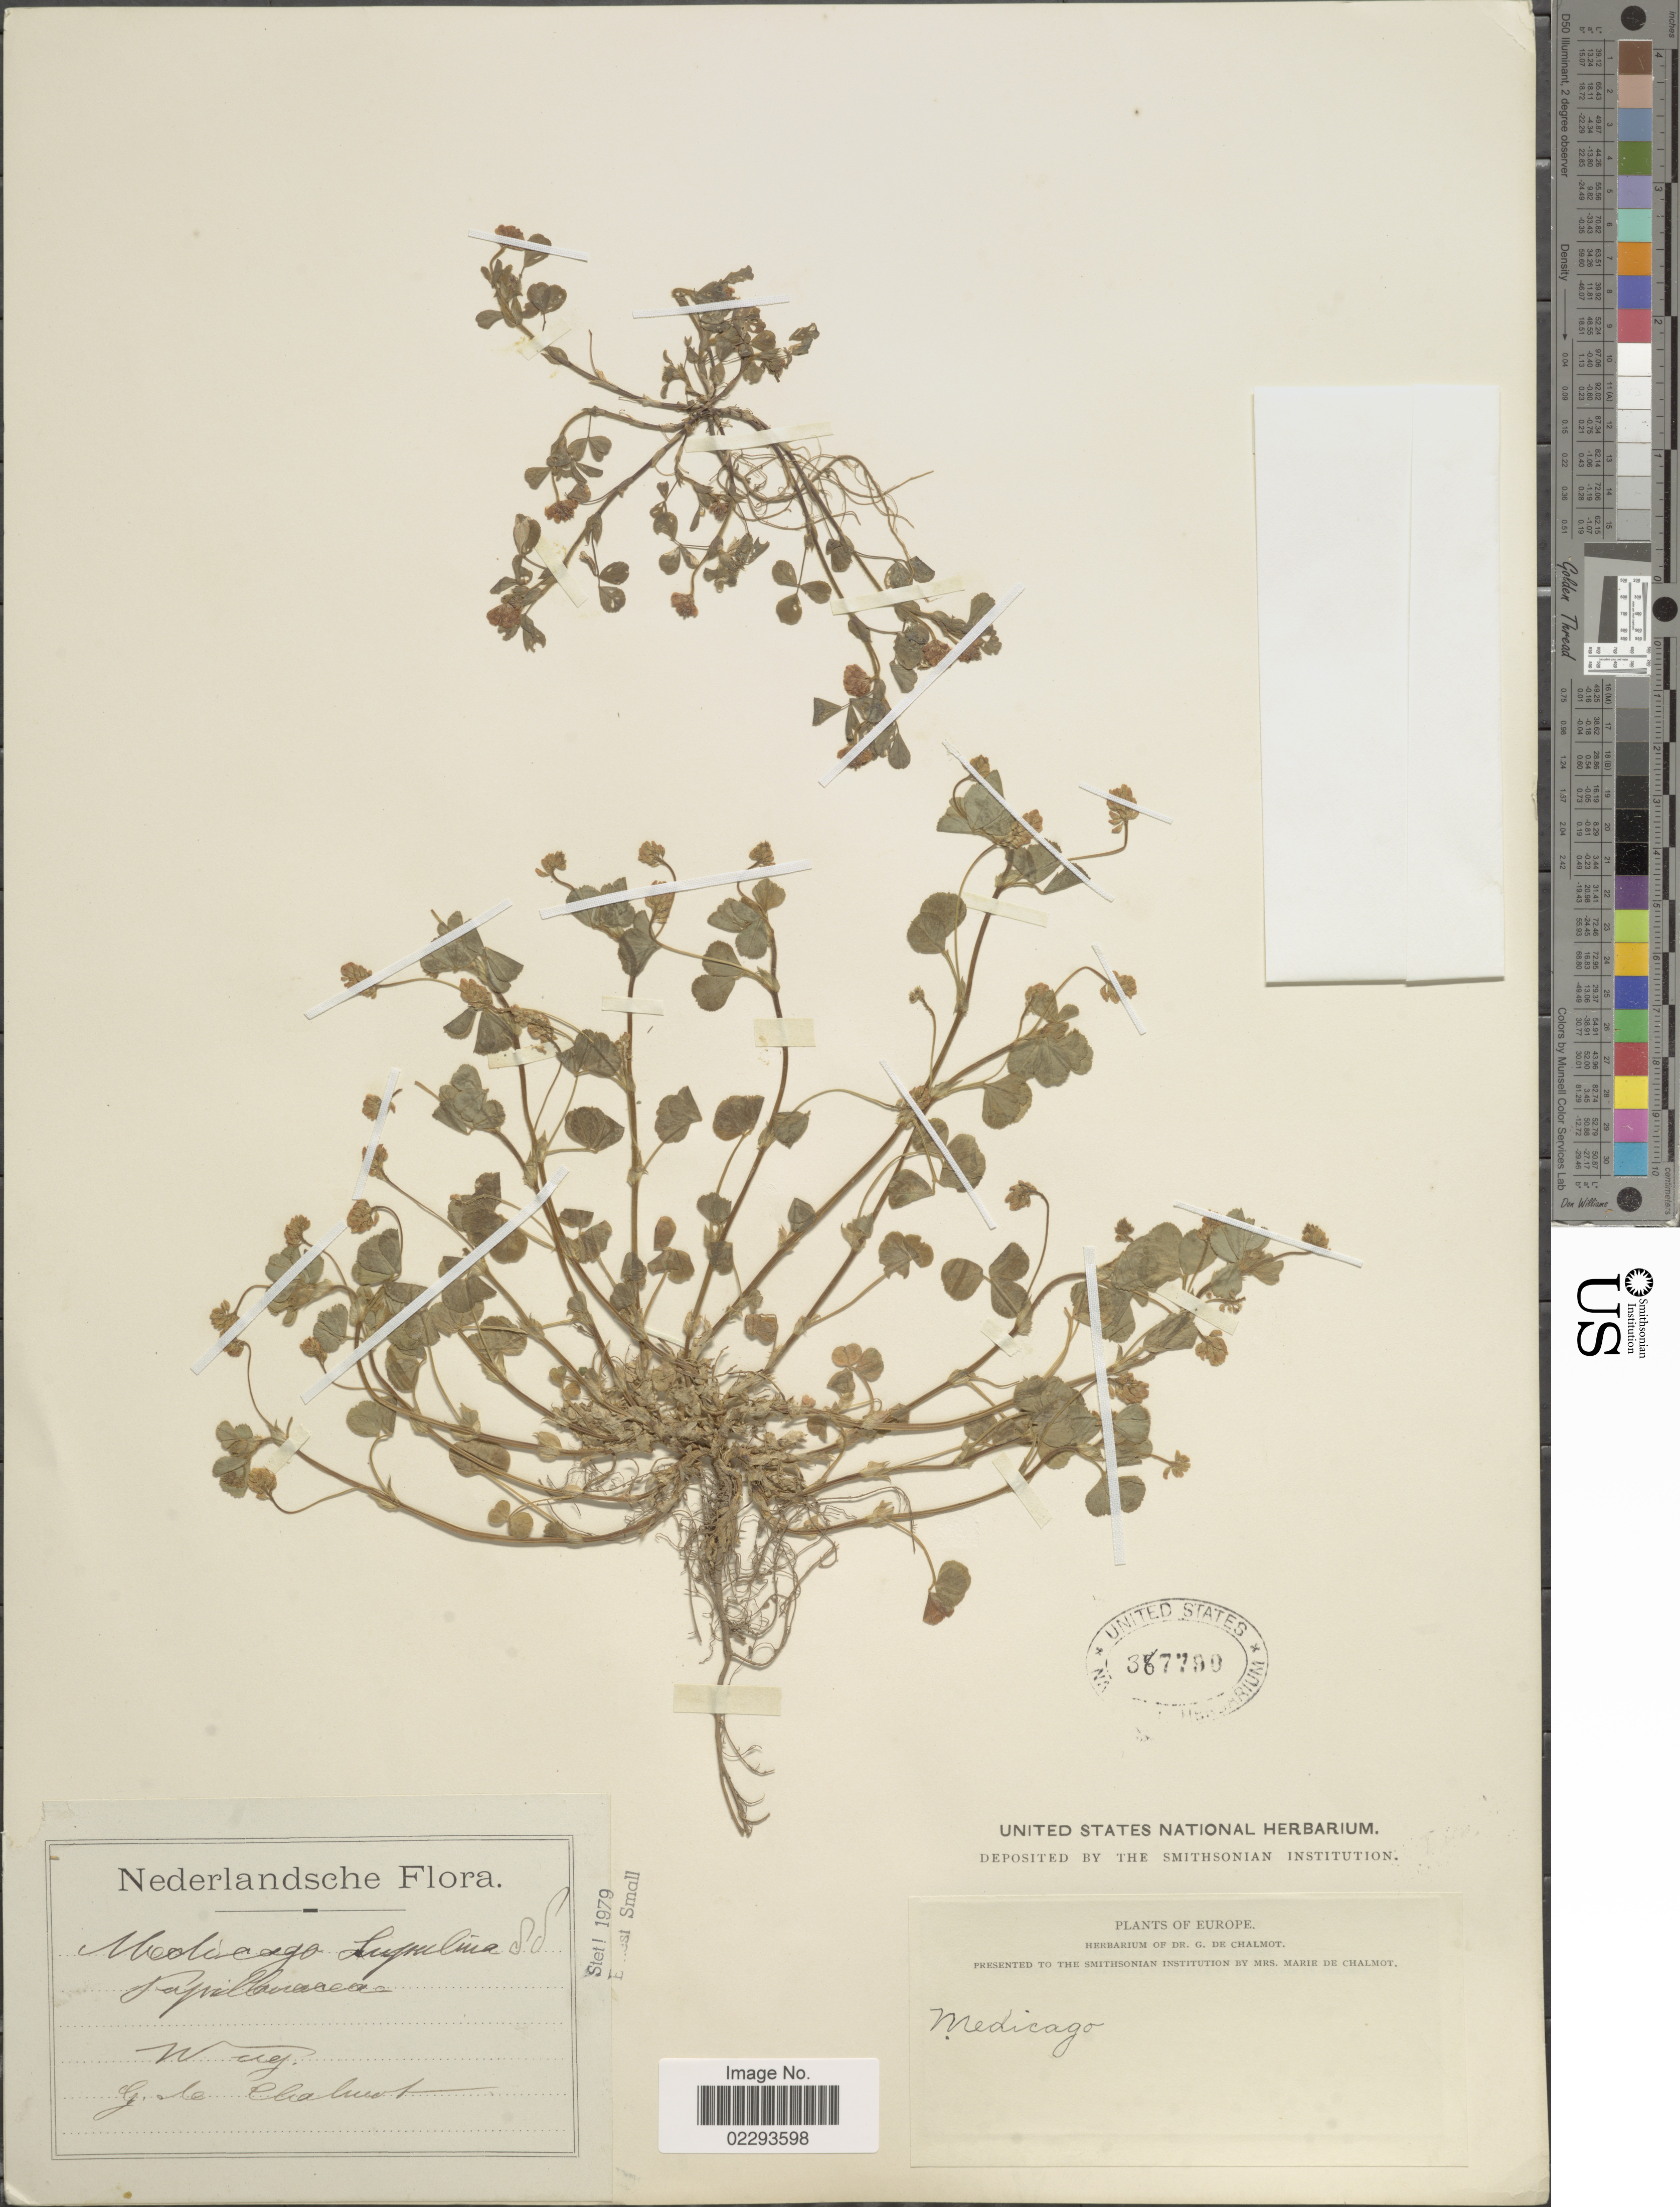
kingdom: Plantae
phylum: Tracheophyta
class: Magnoliopsida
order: Fabales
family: Fabaceae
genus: Medicago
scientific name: Medicago lupulina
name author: L.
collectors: G. de Chalmot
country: Netherlands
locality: Europe, Weeg.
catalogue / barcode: US 367790